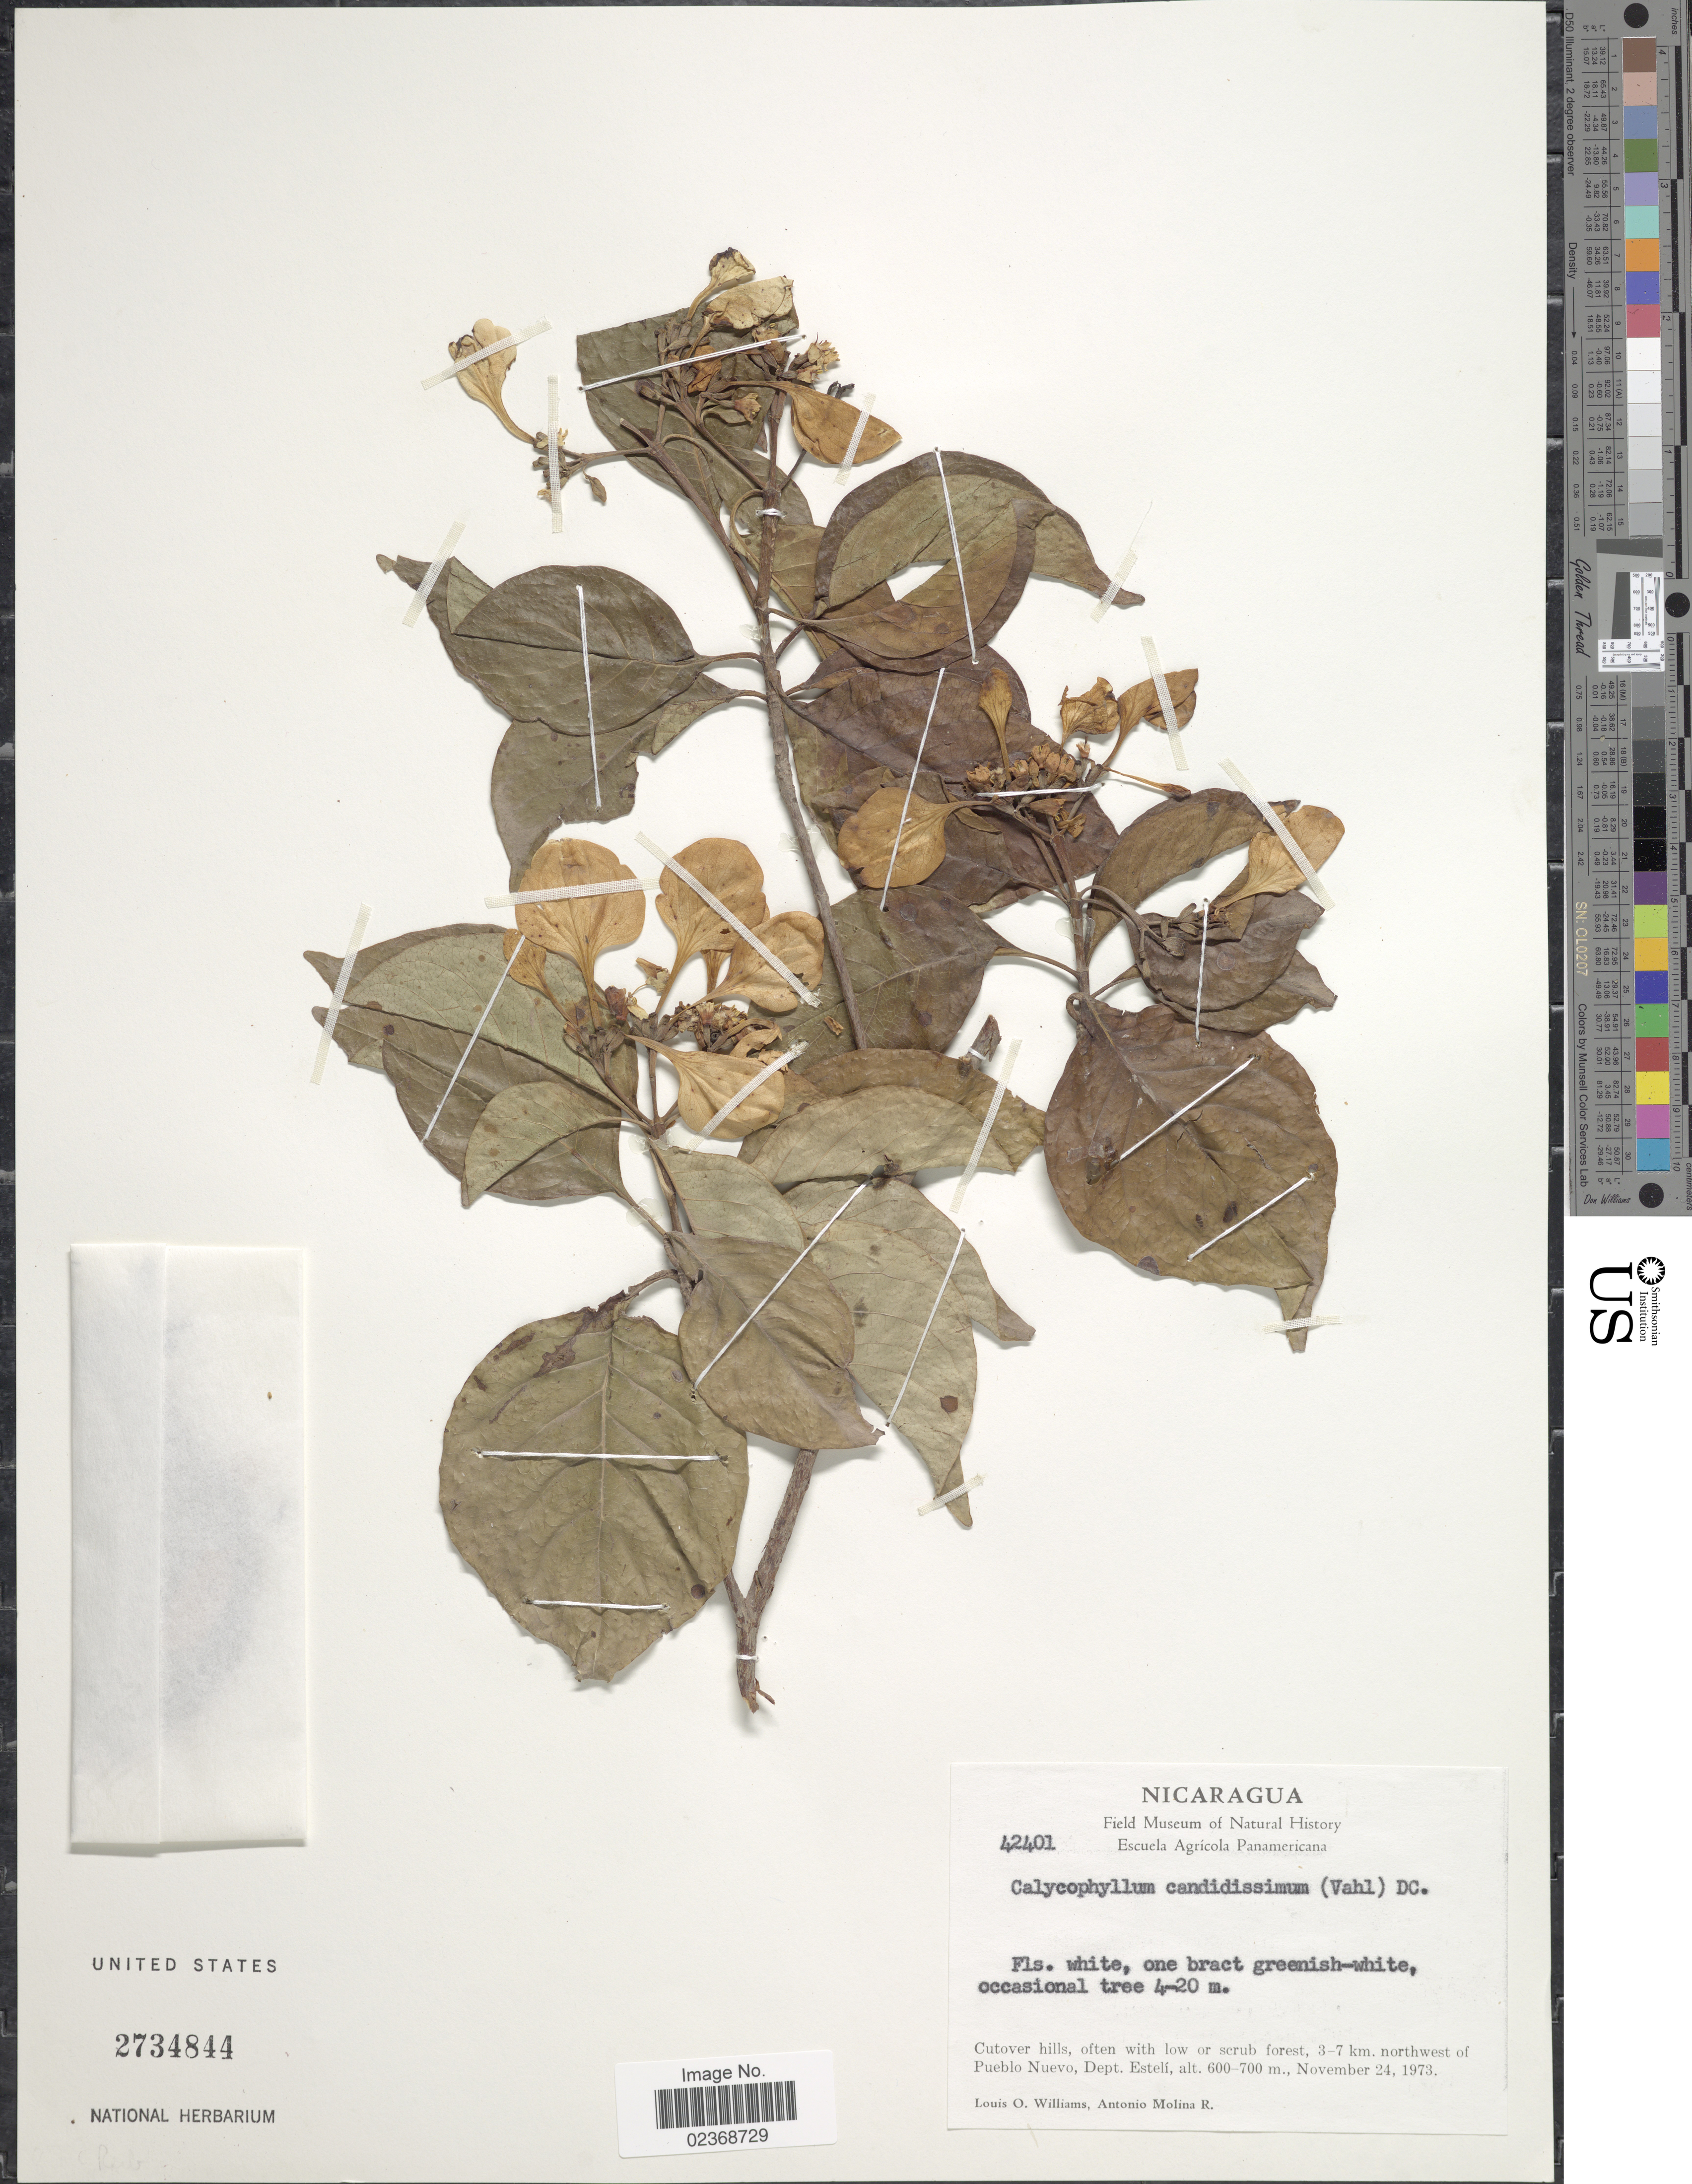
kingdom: Plantae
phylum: Tracheophyta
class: Magnoliopsida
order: Gentianales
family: Rubiaceae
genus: Calycophyllum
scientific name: Calycophyllum candidissimum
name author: (Vahl) DC.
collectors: L. O. Williams & A. Molina R.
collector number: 42401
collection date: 1973-11-24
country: Nicaragua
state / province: Esteli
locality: Cutover hills, often with low or scrub forest, 3-7 km. northwest of Pueblo Nuevo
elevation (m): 600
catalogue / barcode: US 2734844